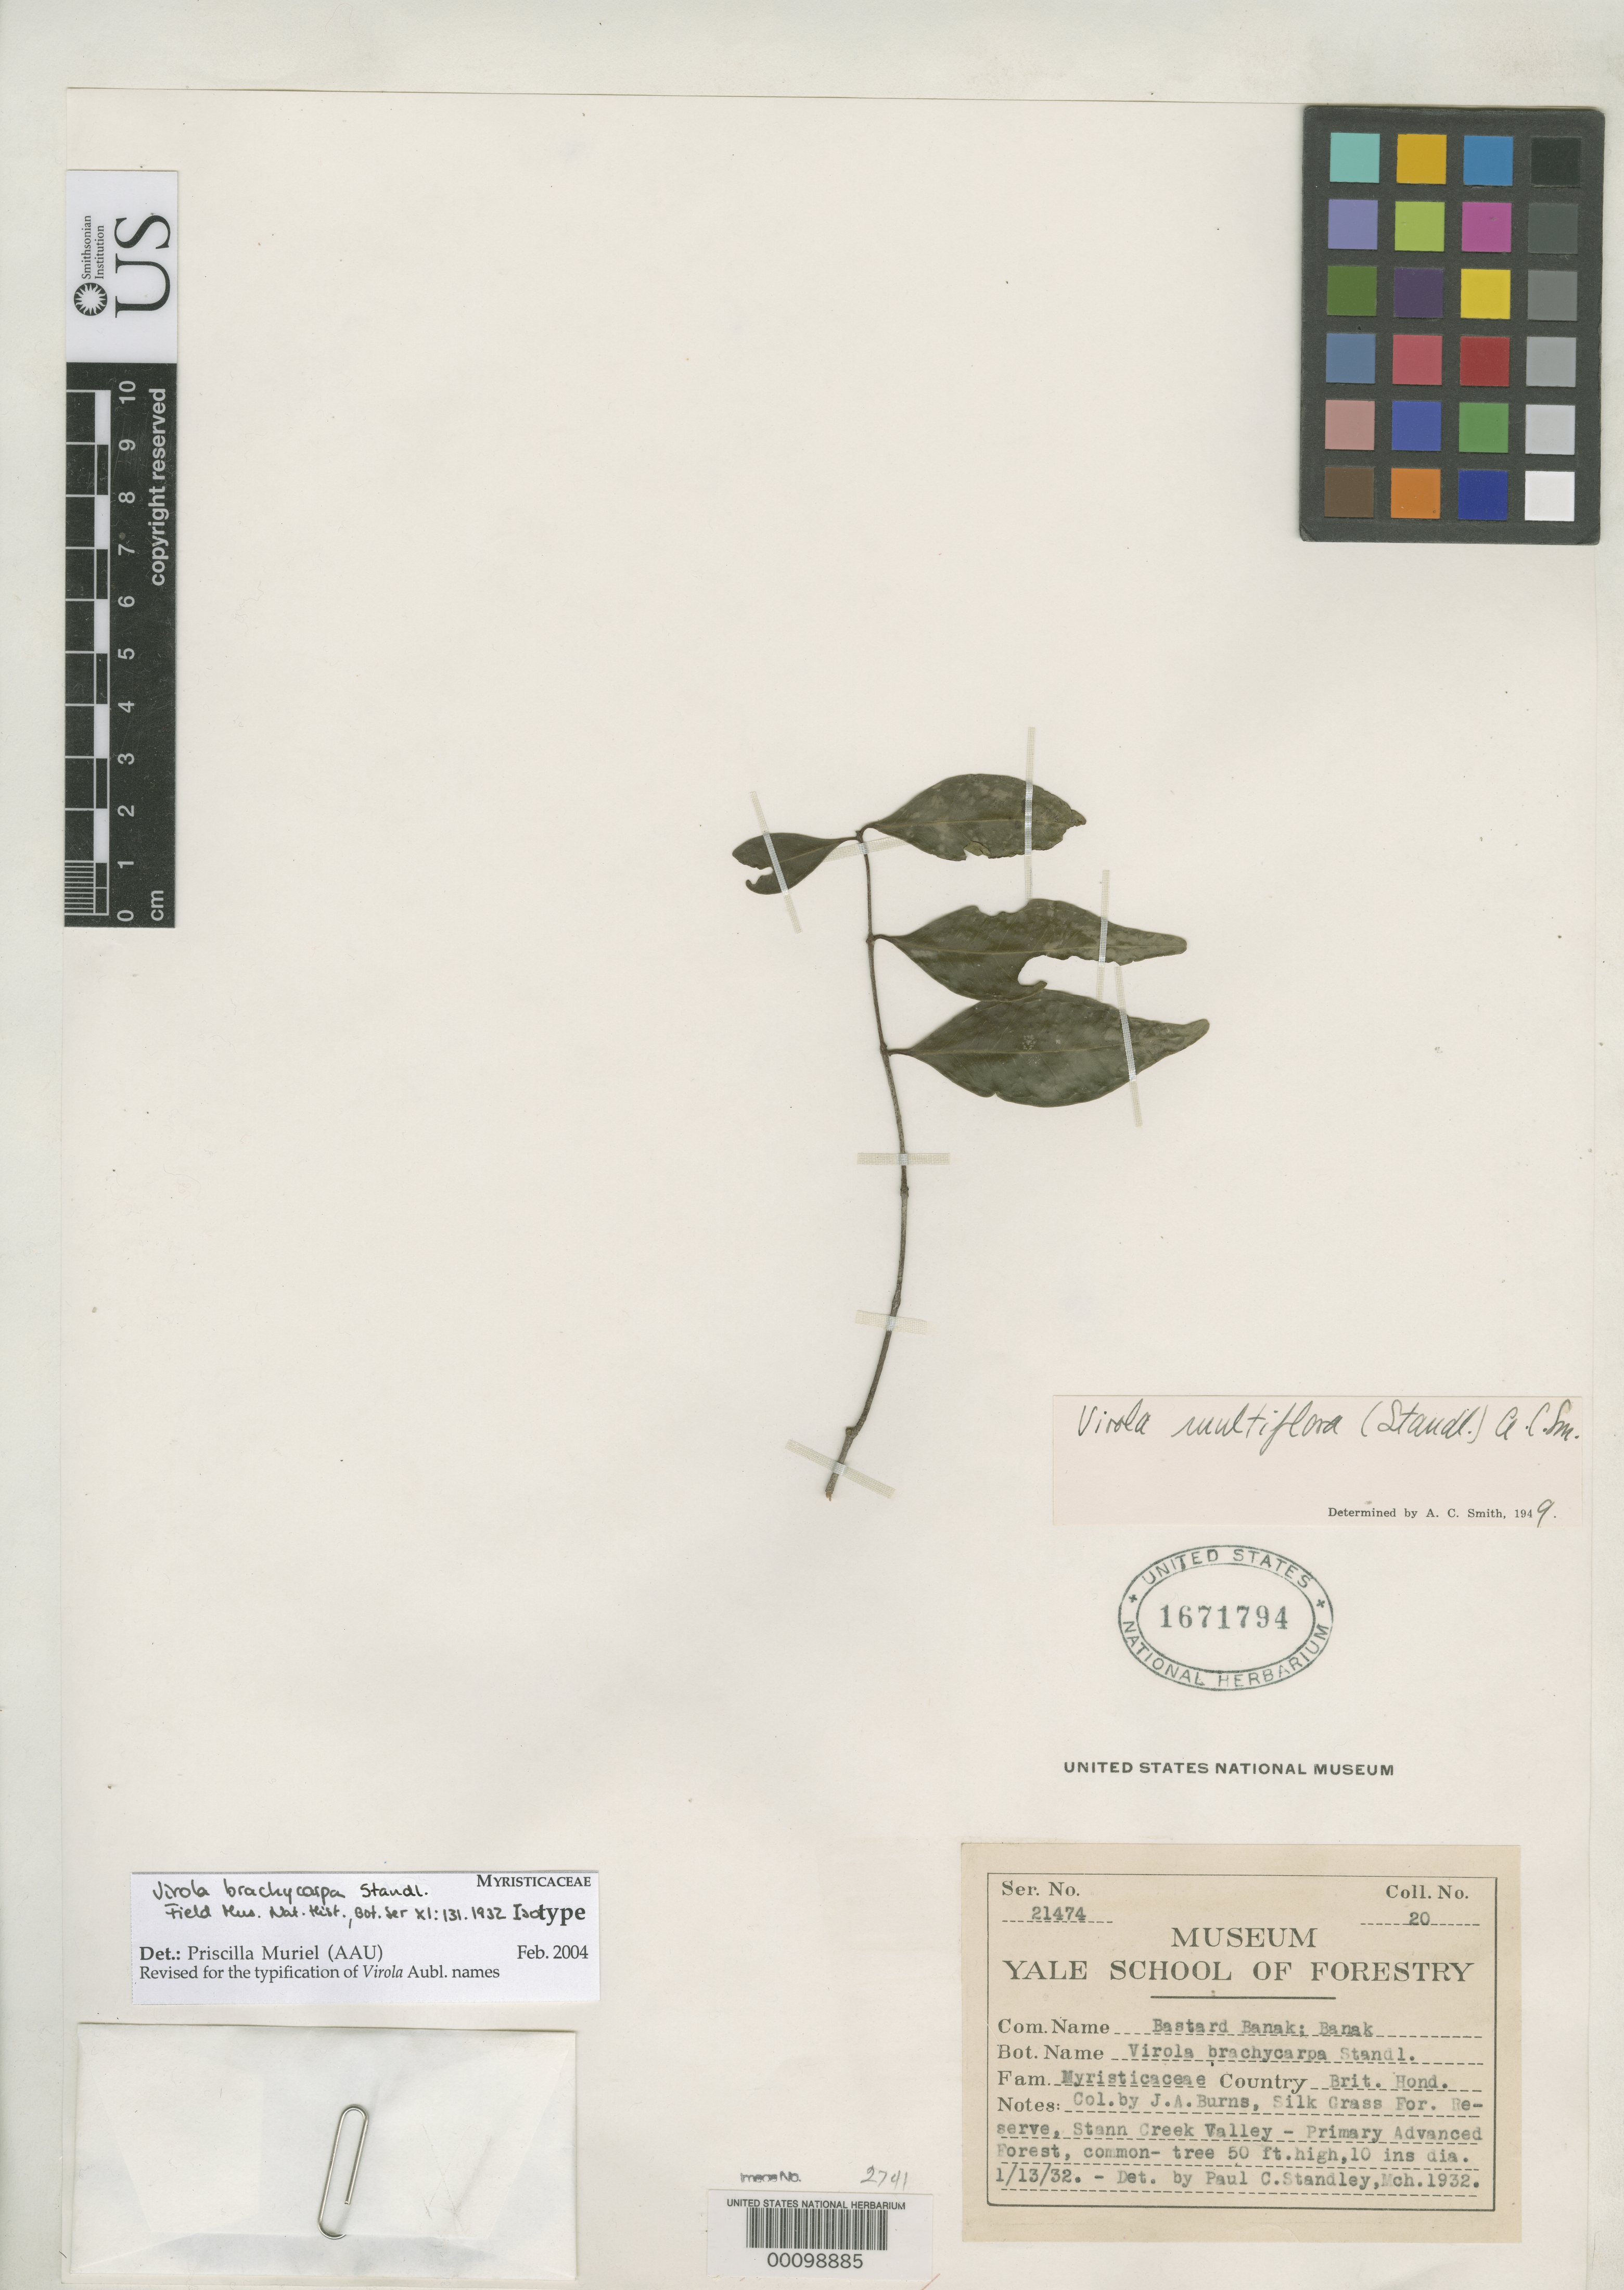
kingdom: Plantae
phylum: Tracheophyta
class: Magnoliopsida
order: Magnoliales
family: Myristicaceae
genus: Virola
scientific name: Virola brachycarpa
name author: Standl.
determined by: Muriel M., P., AAU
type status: Isotype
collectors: J. Burns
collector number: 20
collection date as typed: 13 Jan 1932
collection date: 1932-01-13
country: Belize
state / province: Stann Creek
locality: Brit. Hond., Silk Grass Forest Reserve, Stann Creek Valley.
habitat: Primary advanced forest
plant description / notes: Annotated by A.C. Smith (1949) as Virola multiflora (Standl.) A.C. Smith; Common name: Bastard Banak; Banak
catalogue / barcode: US 1671794